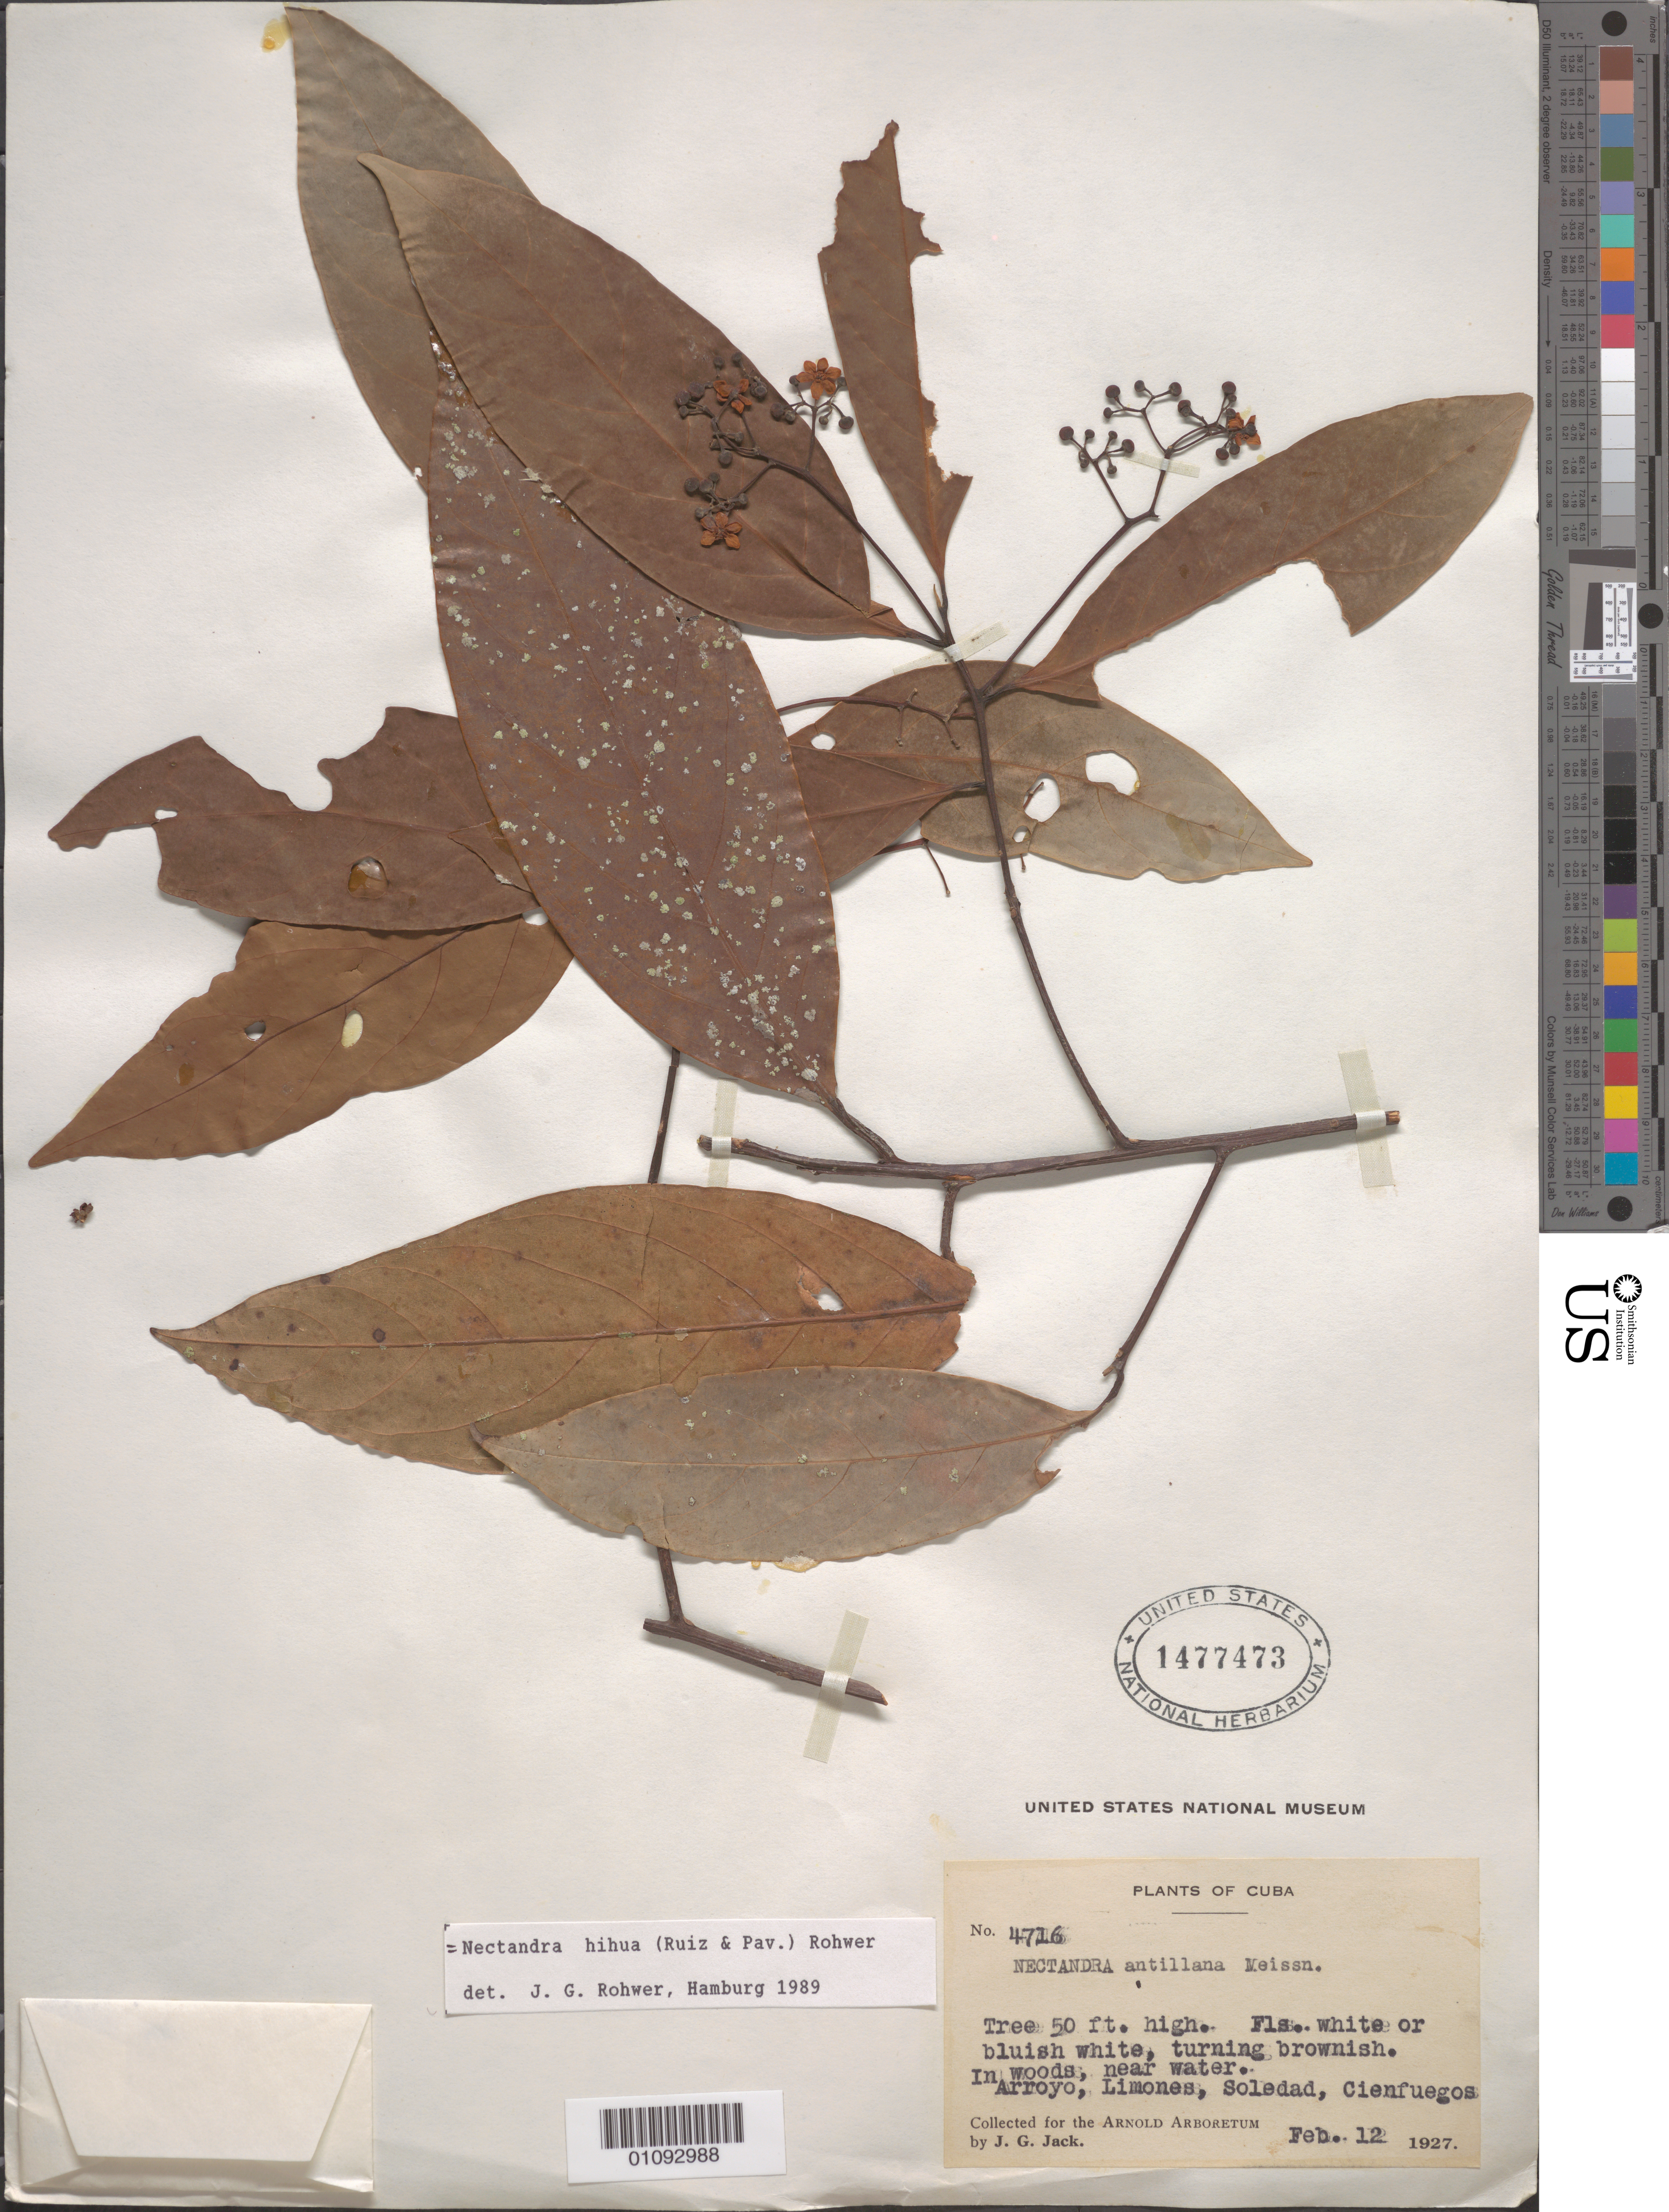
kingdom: Plantae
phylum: Tracheophyta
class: Magnoliopsida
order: Laurales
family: Lauraceae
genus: Nectandra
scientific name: Nectandra hihua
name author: (Ruiz & Pav.) Rohwer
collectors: J. G. Jack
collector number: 4716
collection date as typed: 12 Feb 1927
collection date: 1927-02-12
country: Cuba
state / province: Cienfuegos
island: Cuba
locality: Arroyo, Limones, Soledad, Cienfuegos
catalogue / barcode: US 1477473